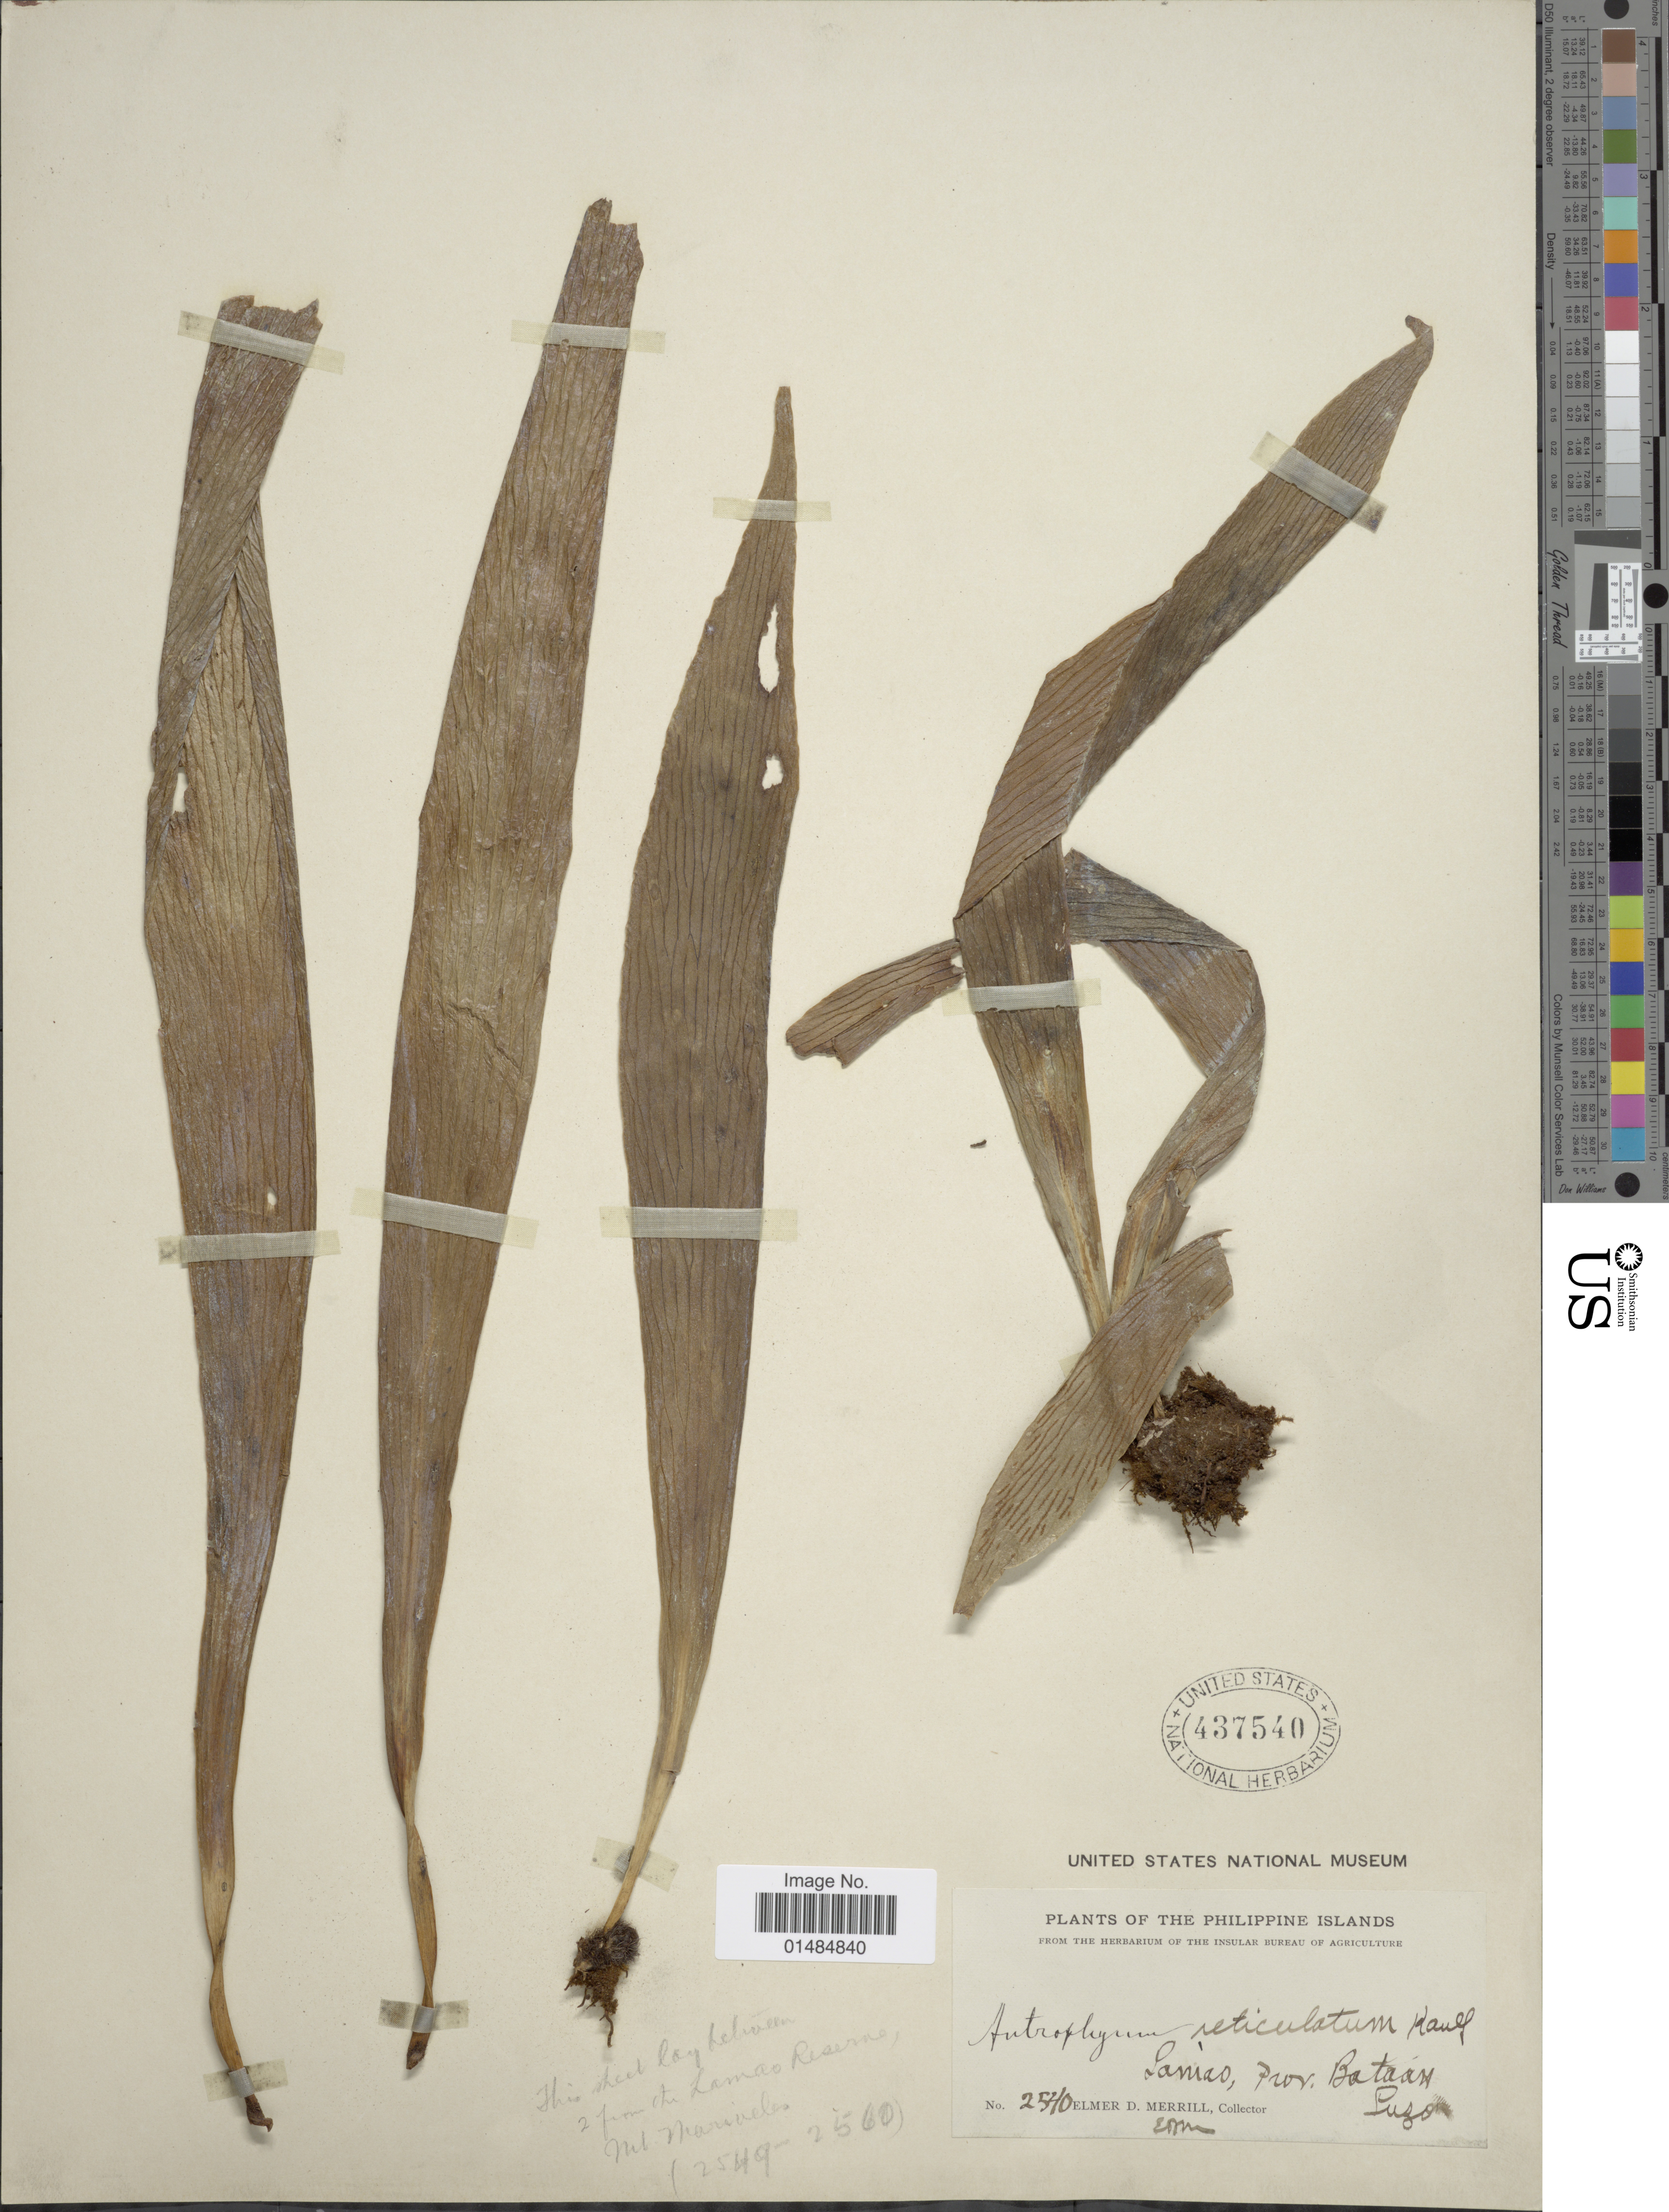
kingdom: Plantae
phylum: Tracheophyta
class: Polypodiopsida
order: Polypodiales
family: Pteridaceae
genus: Antrophyum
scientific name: Antrophyum reticulatum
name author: (G. Forst.) Kaulf.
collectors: E. D. Merrill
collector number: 2540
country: Philippines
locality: Lamao, Mt. Mariveles, prov. Bataan, Luzon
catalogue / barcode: US 437540